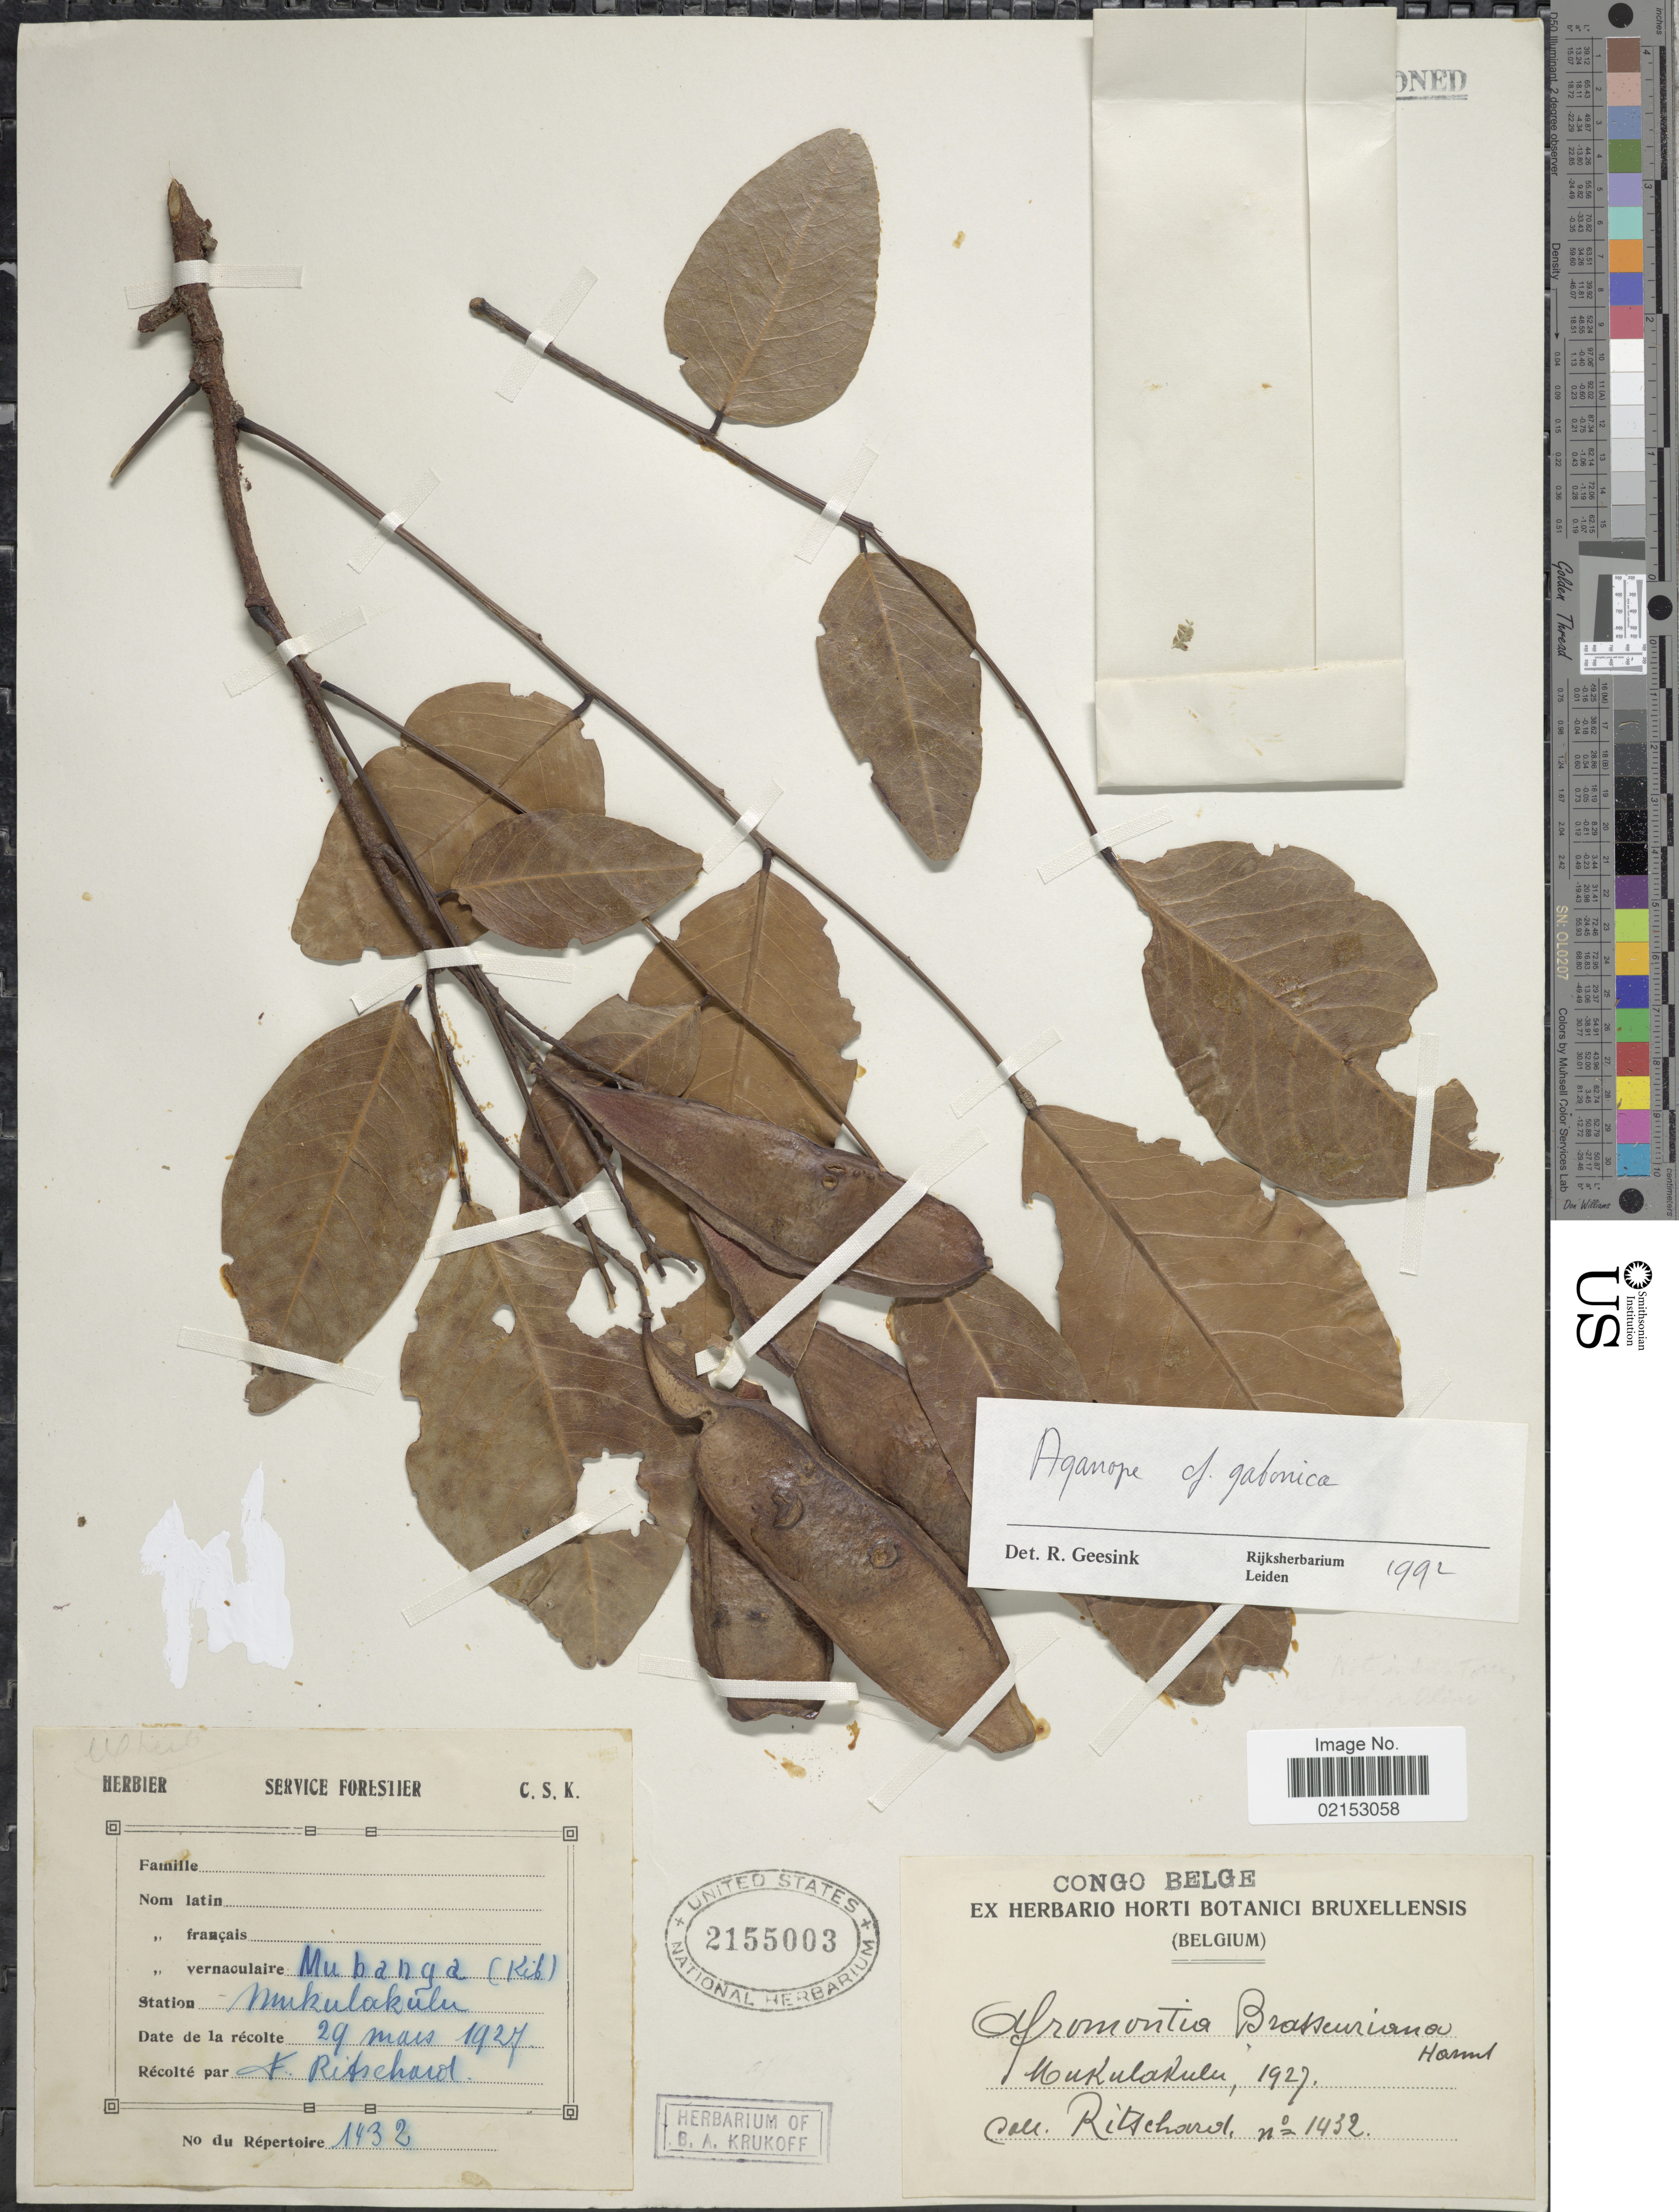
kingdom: Plantae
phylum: Tracheophyta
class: Magnoliopsida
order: Fabales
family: Fabaceae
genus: Aganope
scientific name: Aganope gabonica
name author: (Baill.) Polhill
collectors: F. Ritschard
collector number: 1432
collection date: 1927-05-29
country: Congo, Democratic Republic of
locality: Statio Mukulakülu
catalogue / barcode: US 2155003